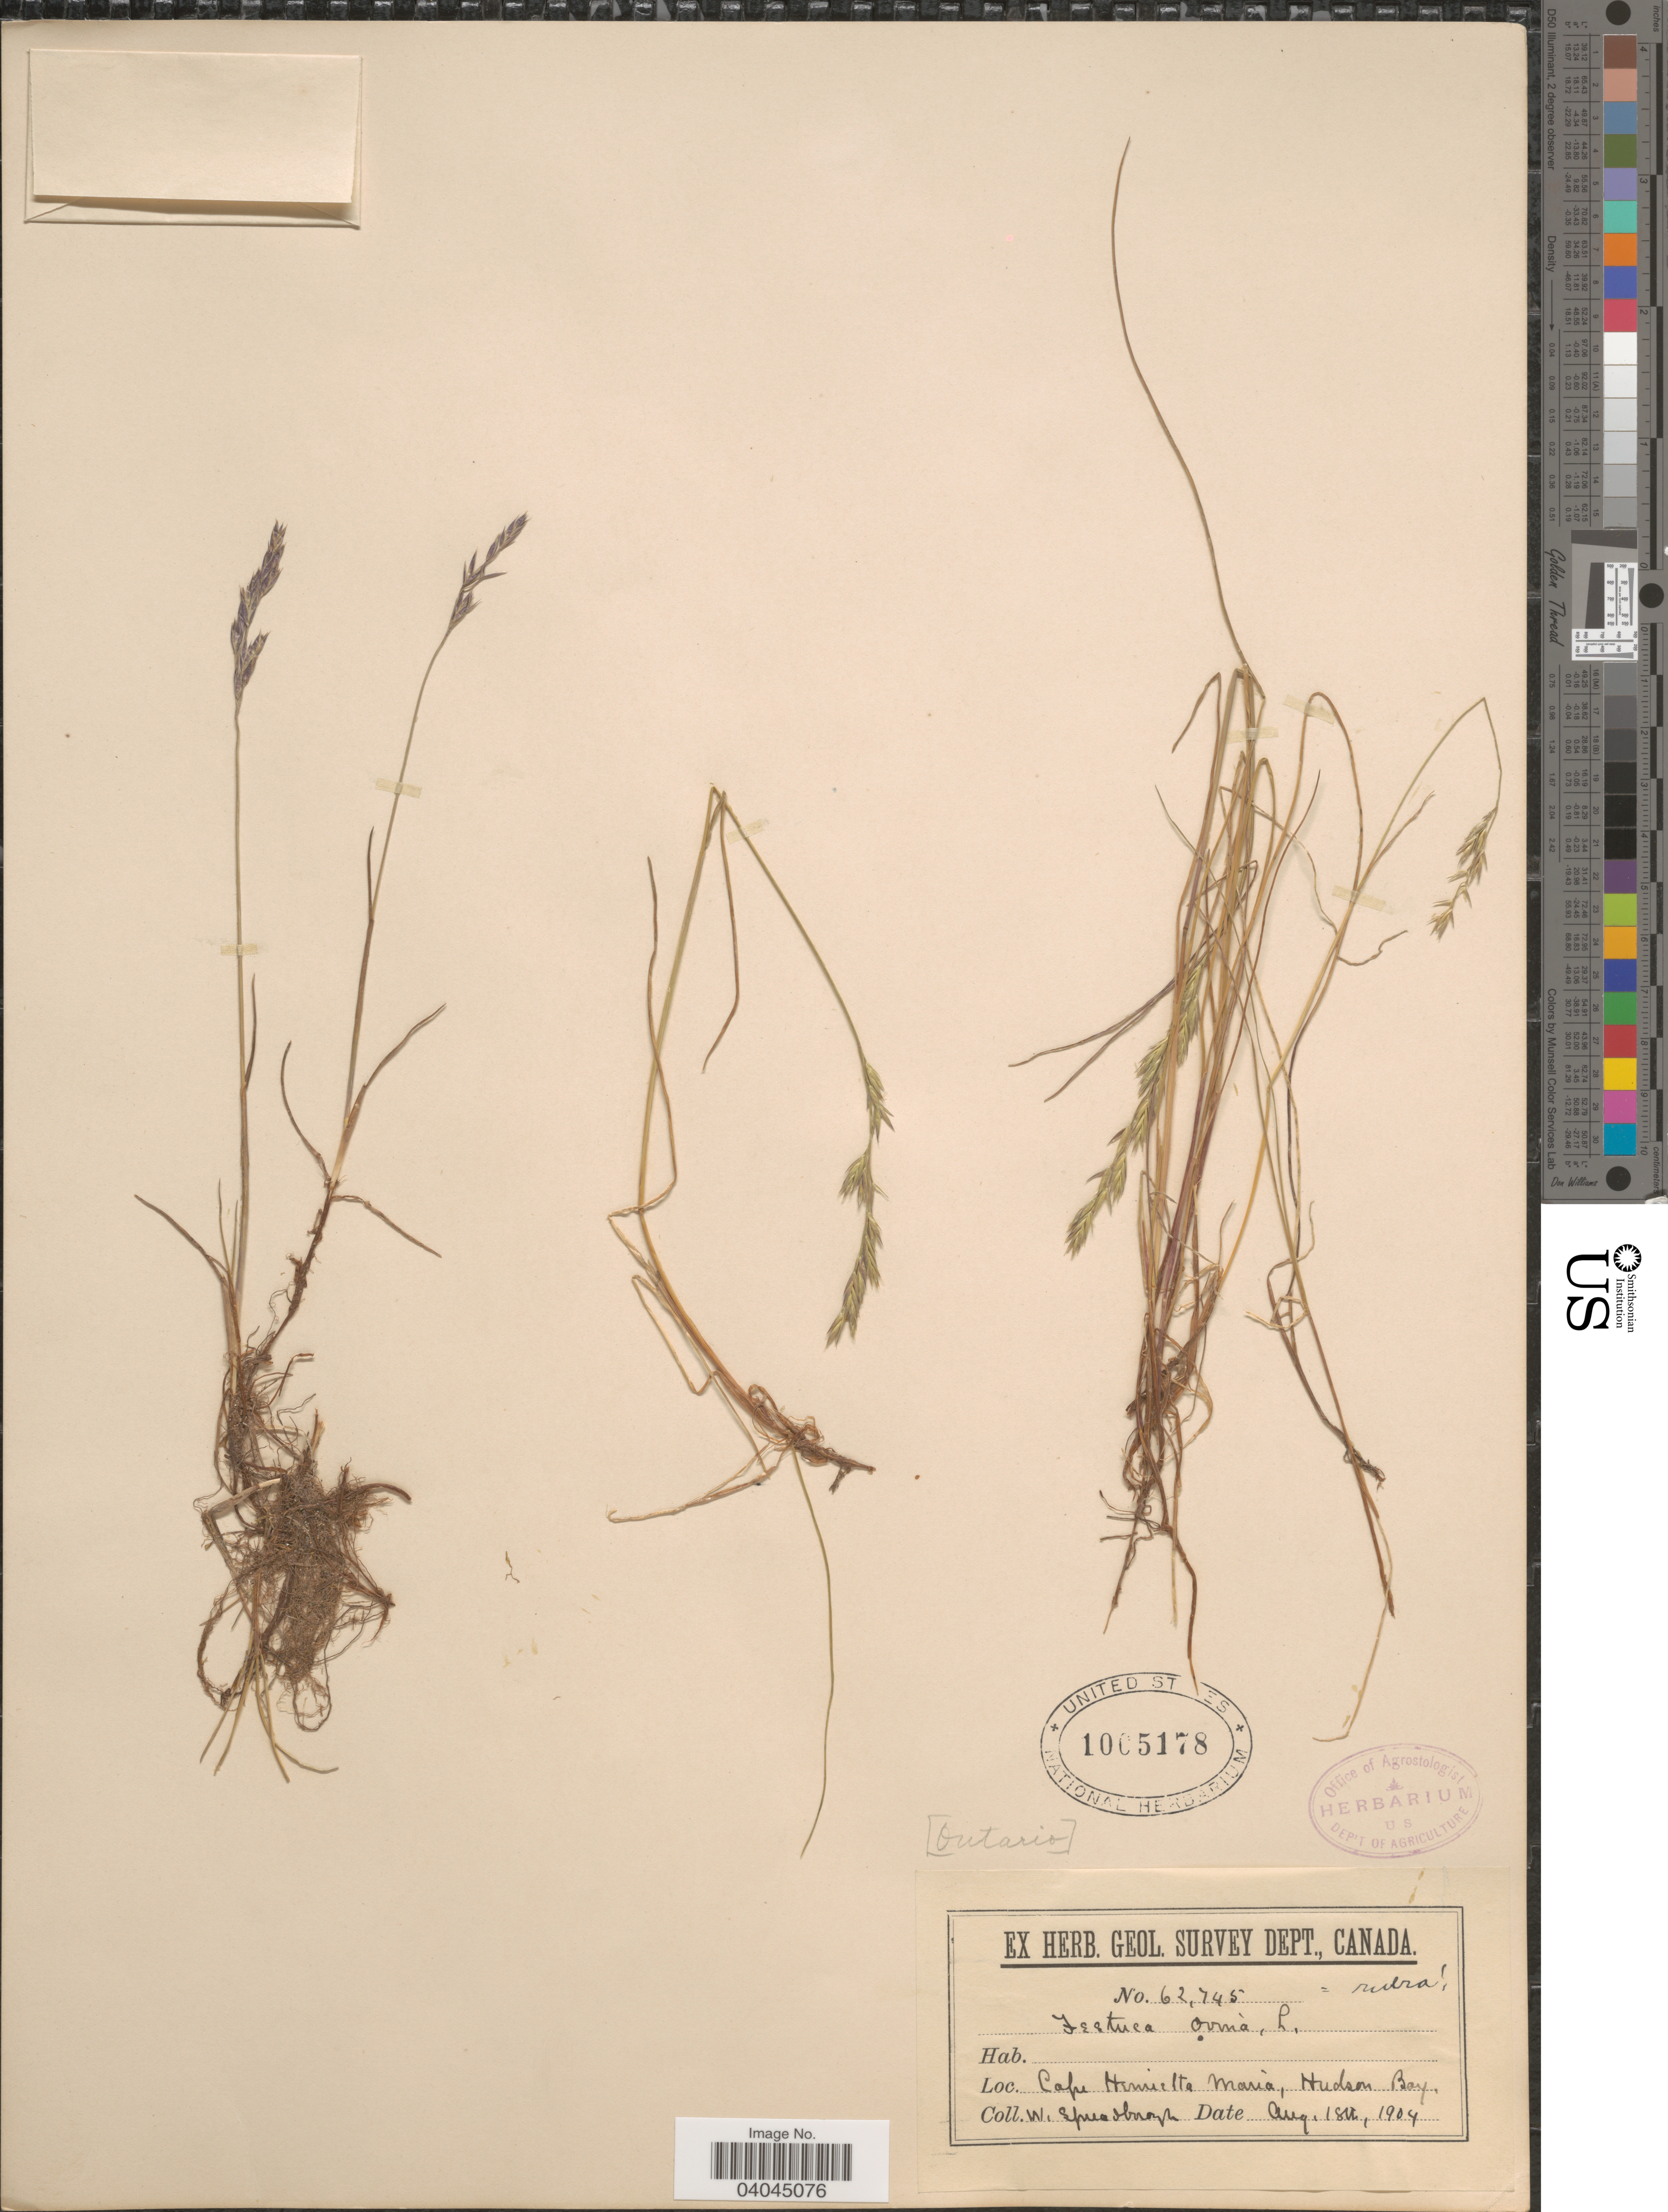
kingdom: Plantae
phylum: Tracheophyta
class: Liliopsida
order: Poales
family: Poaceae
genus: Festuca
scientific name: Festuca rubra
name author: L.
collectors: W. Spreadborough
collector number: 62745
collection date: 1904-08-18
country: Canada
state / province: Ontario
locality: Cape Henrietta Maria, Hudson Bay.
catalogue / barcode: US 1005178